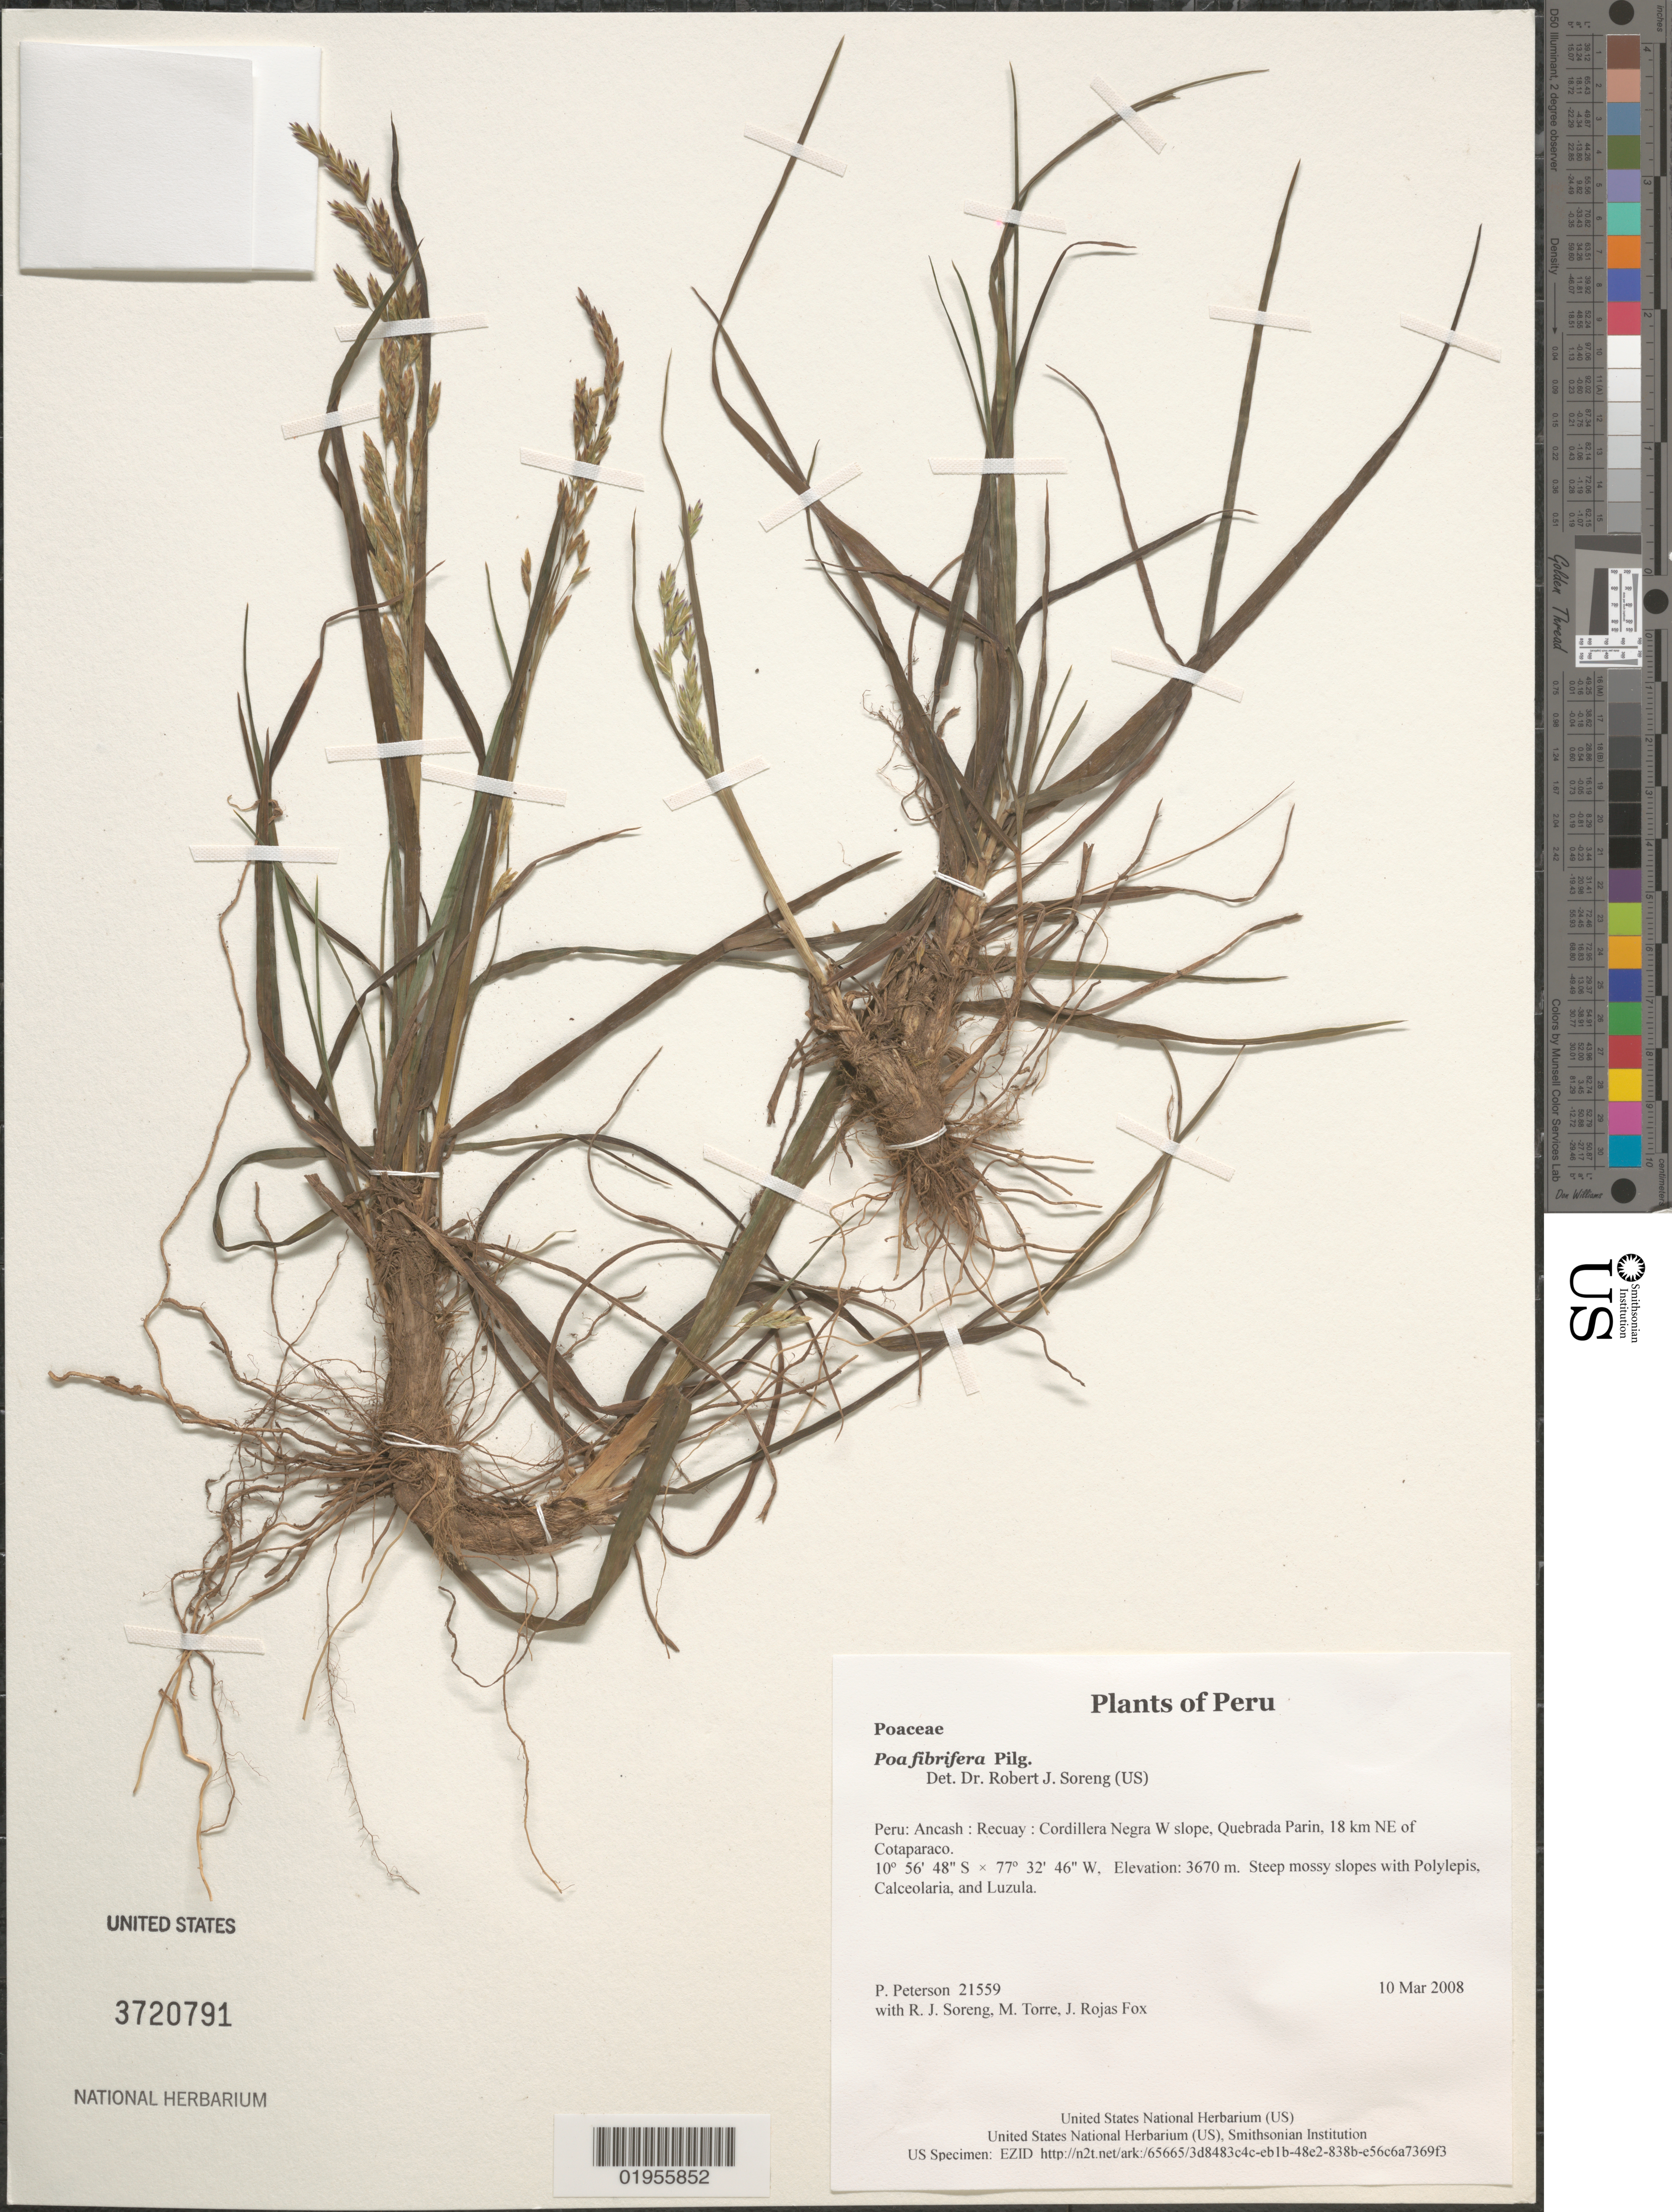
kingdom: Plantae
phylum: Tracheophyta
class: Liliopsida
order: Poales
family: Poaceae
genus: Poa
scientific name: Poa fibrifera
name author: Pilg.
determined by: Soreng, Robert J., Research Associate (BOT), Smithsonian Institution - National Museum of Natural History (UNITED STATES)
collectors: P. M. Peterson, R. J. Soreng, M. Torre & J. Rojas Fox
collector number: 21559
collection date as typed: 10 Mar 2008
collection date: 2008-03-10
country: Peru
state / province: Ancash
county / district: Recuay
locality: Cordillera Negra W slope, Quebrada Parin, 18 km NE of Cotaparaco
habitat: Steep mossy slopes with Polylepis, Calceolaria, and Luzula.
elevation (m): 3670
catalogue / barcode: US 3720791